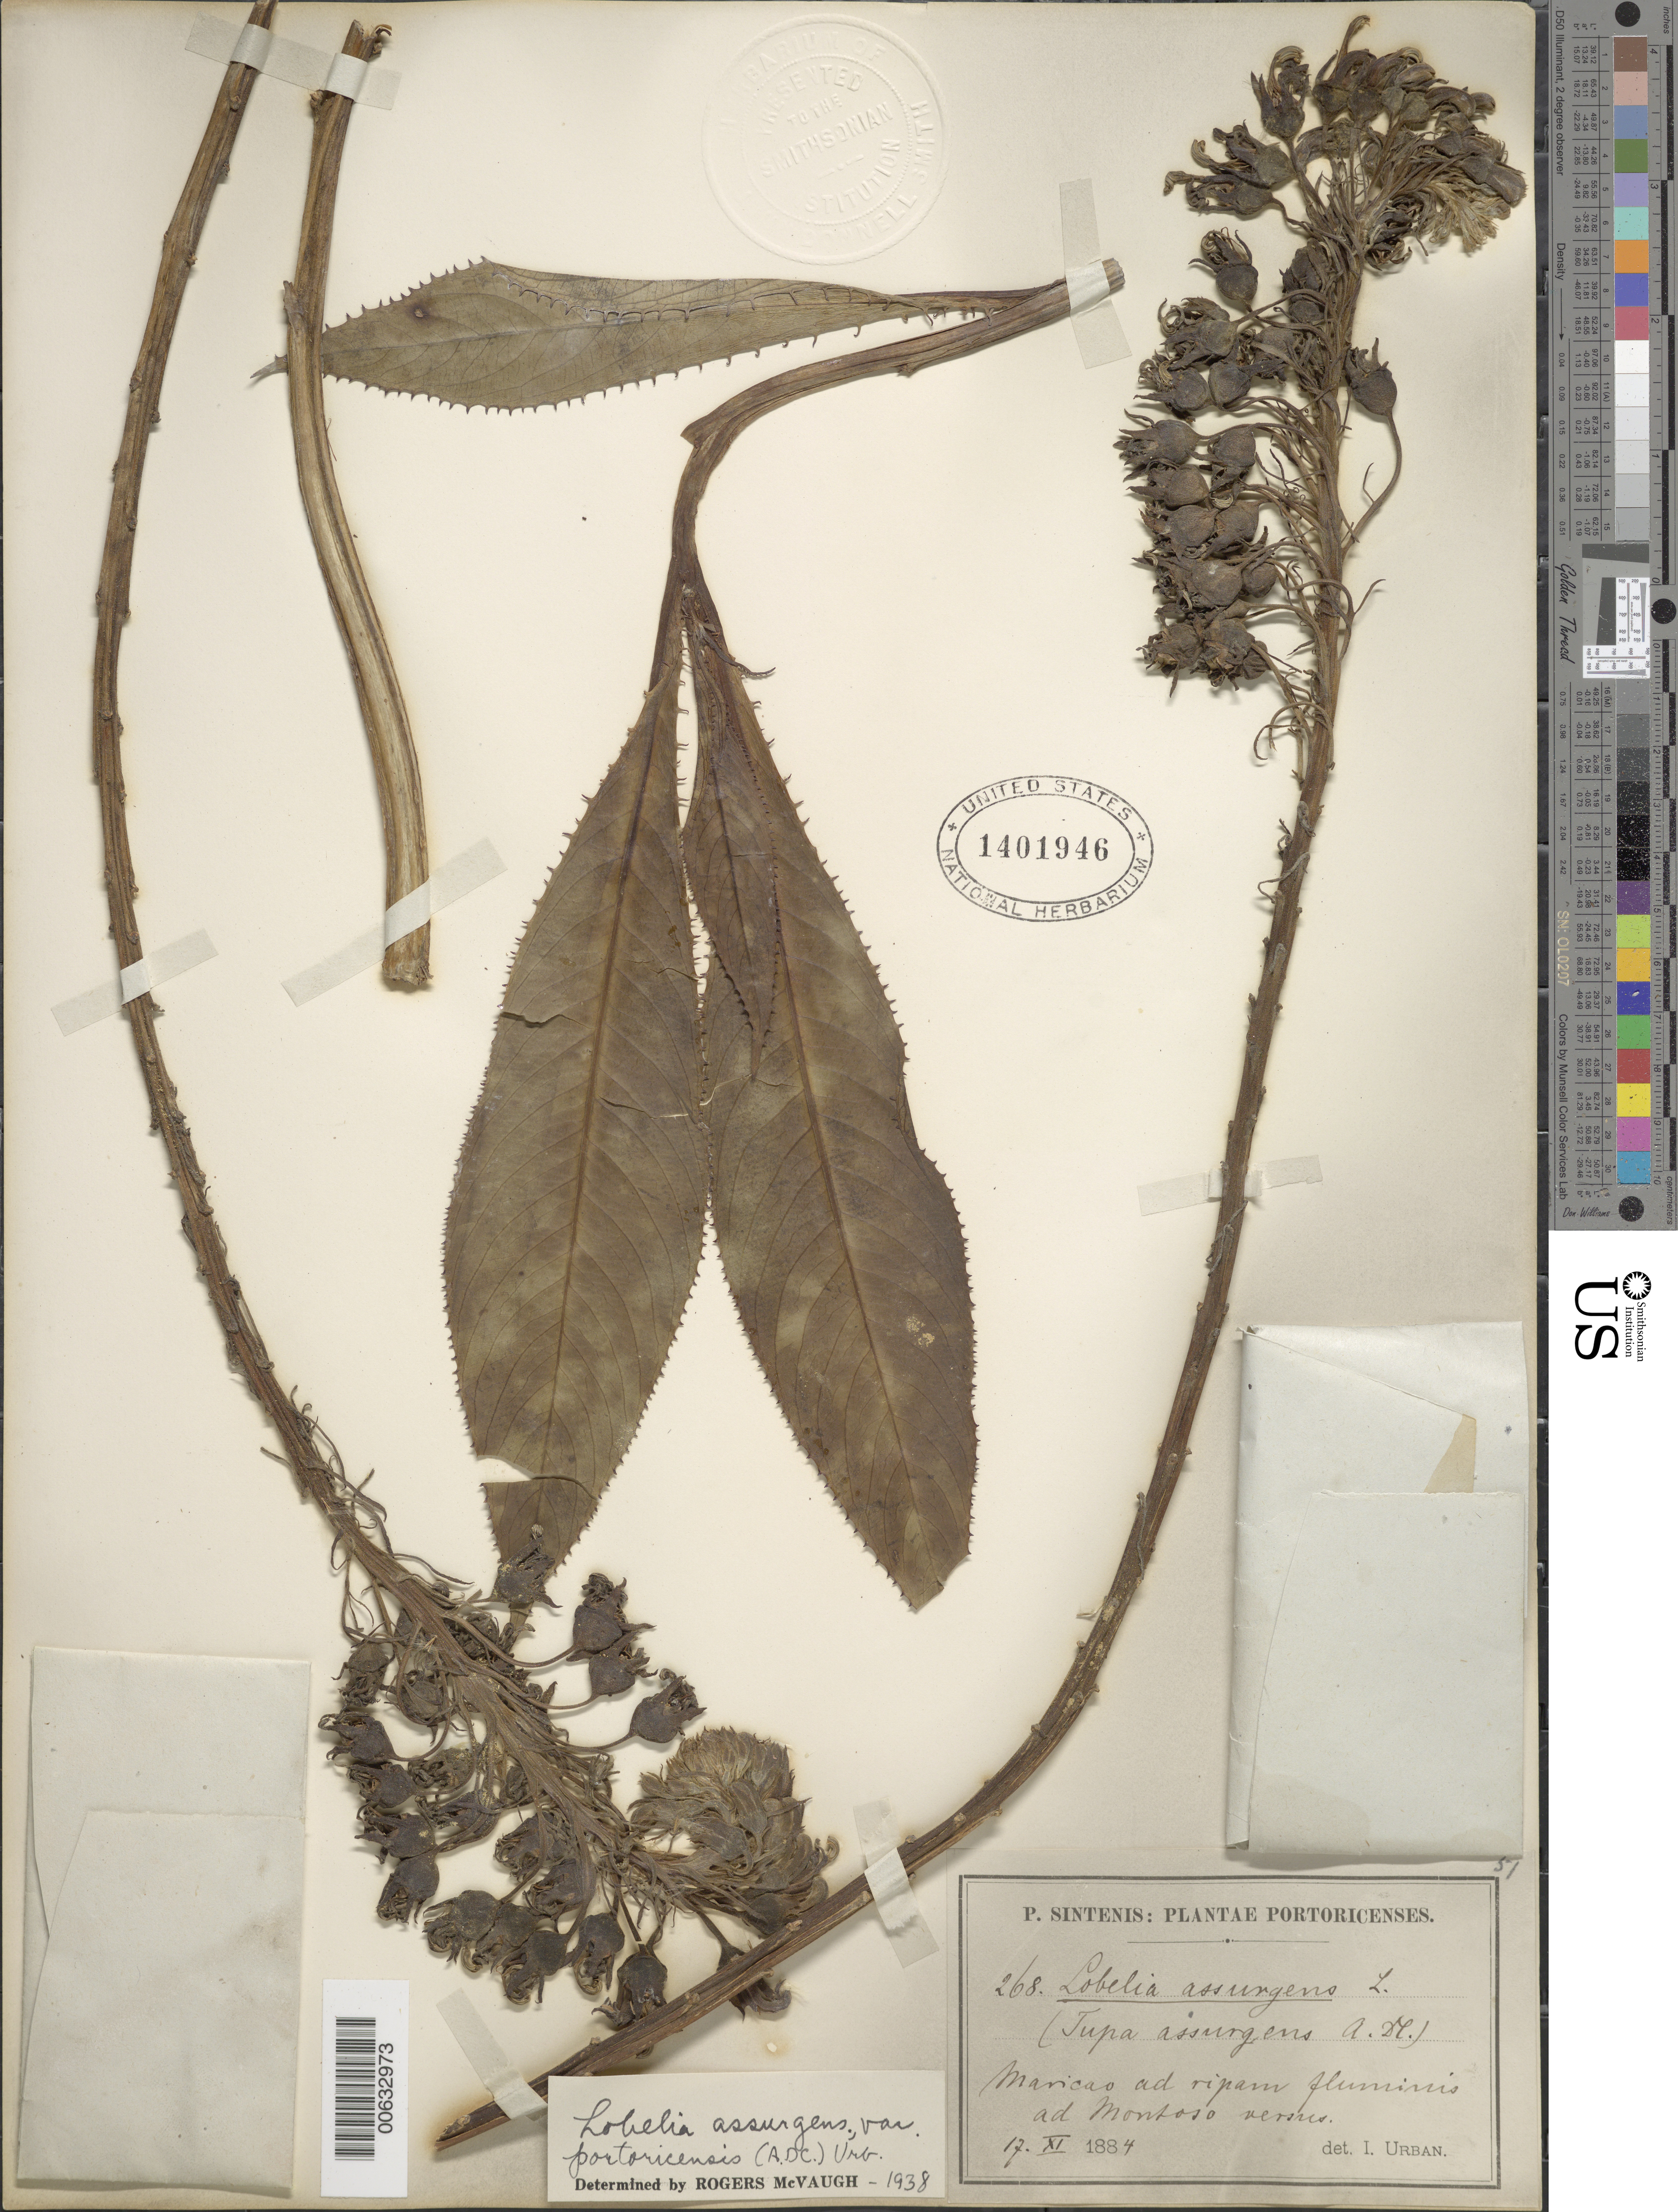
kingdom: Plantae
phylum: Tracheophyta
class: Magnoliopsida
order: Asterales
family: Campanulaceae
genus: Lobelia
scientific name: Lobelia assurgens var. portoricensis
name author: (DC.) Urb.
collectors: P. Sintenis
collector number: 268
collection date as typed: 17 Nov 1884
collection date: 1884-11-17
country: Puerto Rico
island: Greater Antilles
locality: Maricao, ad ripam fluminis ad Montoso versus.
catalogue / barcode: US 1401946